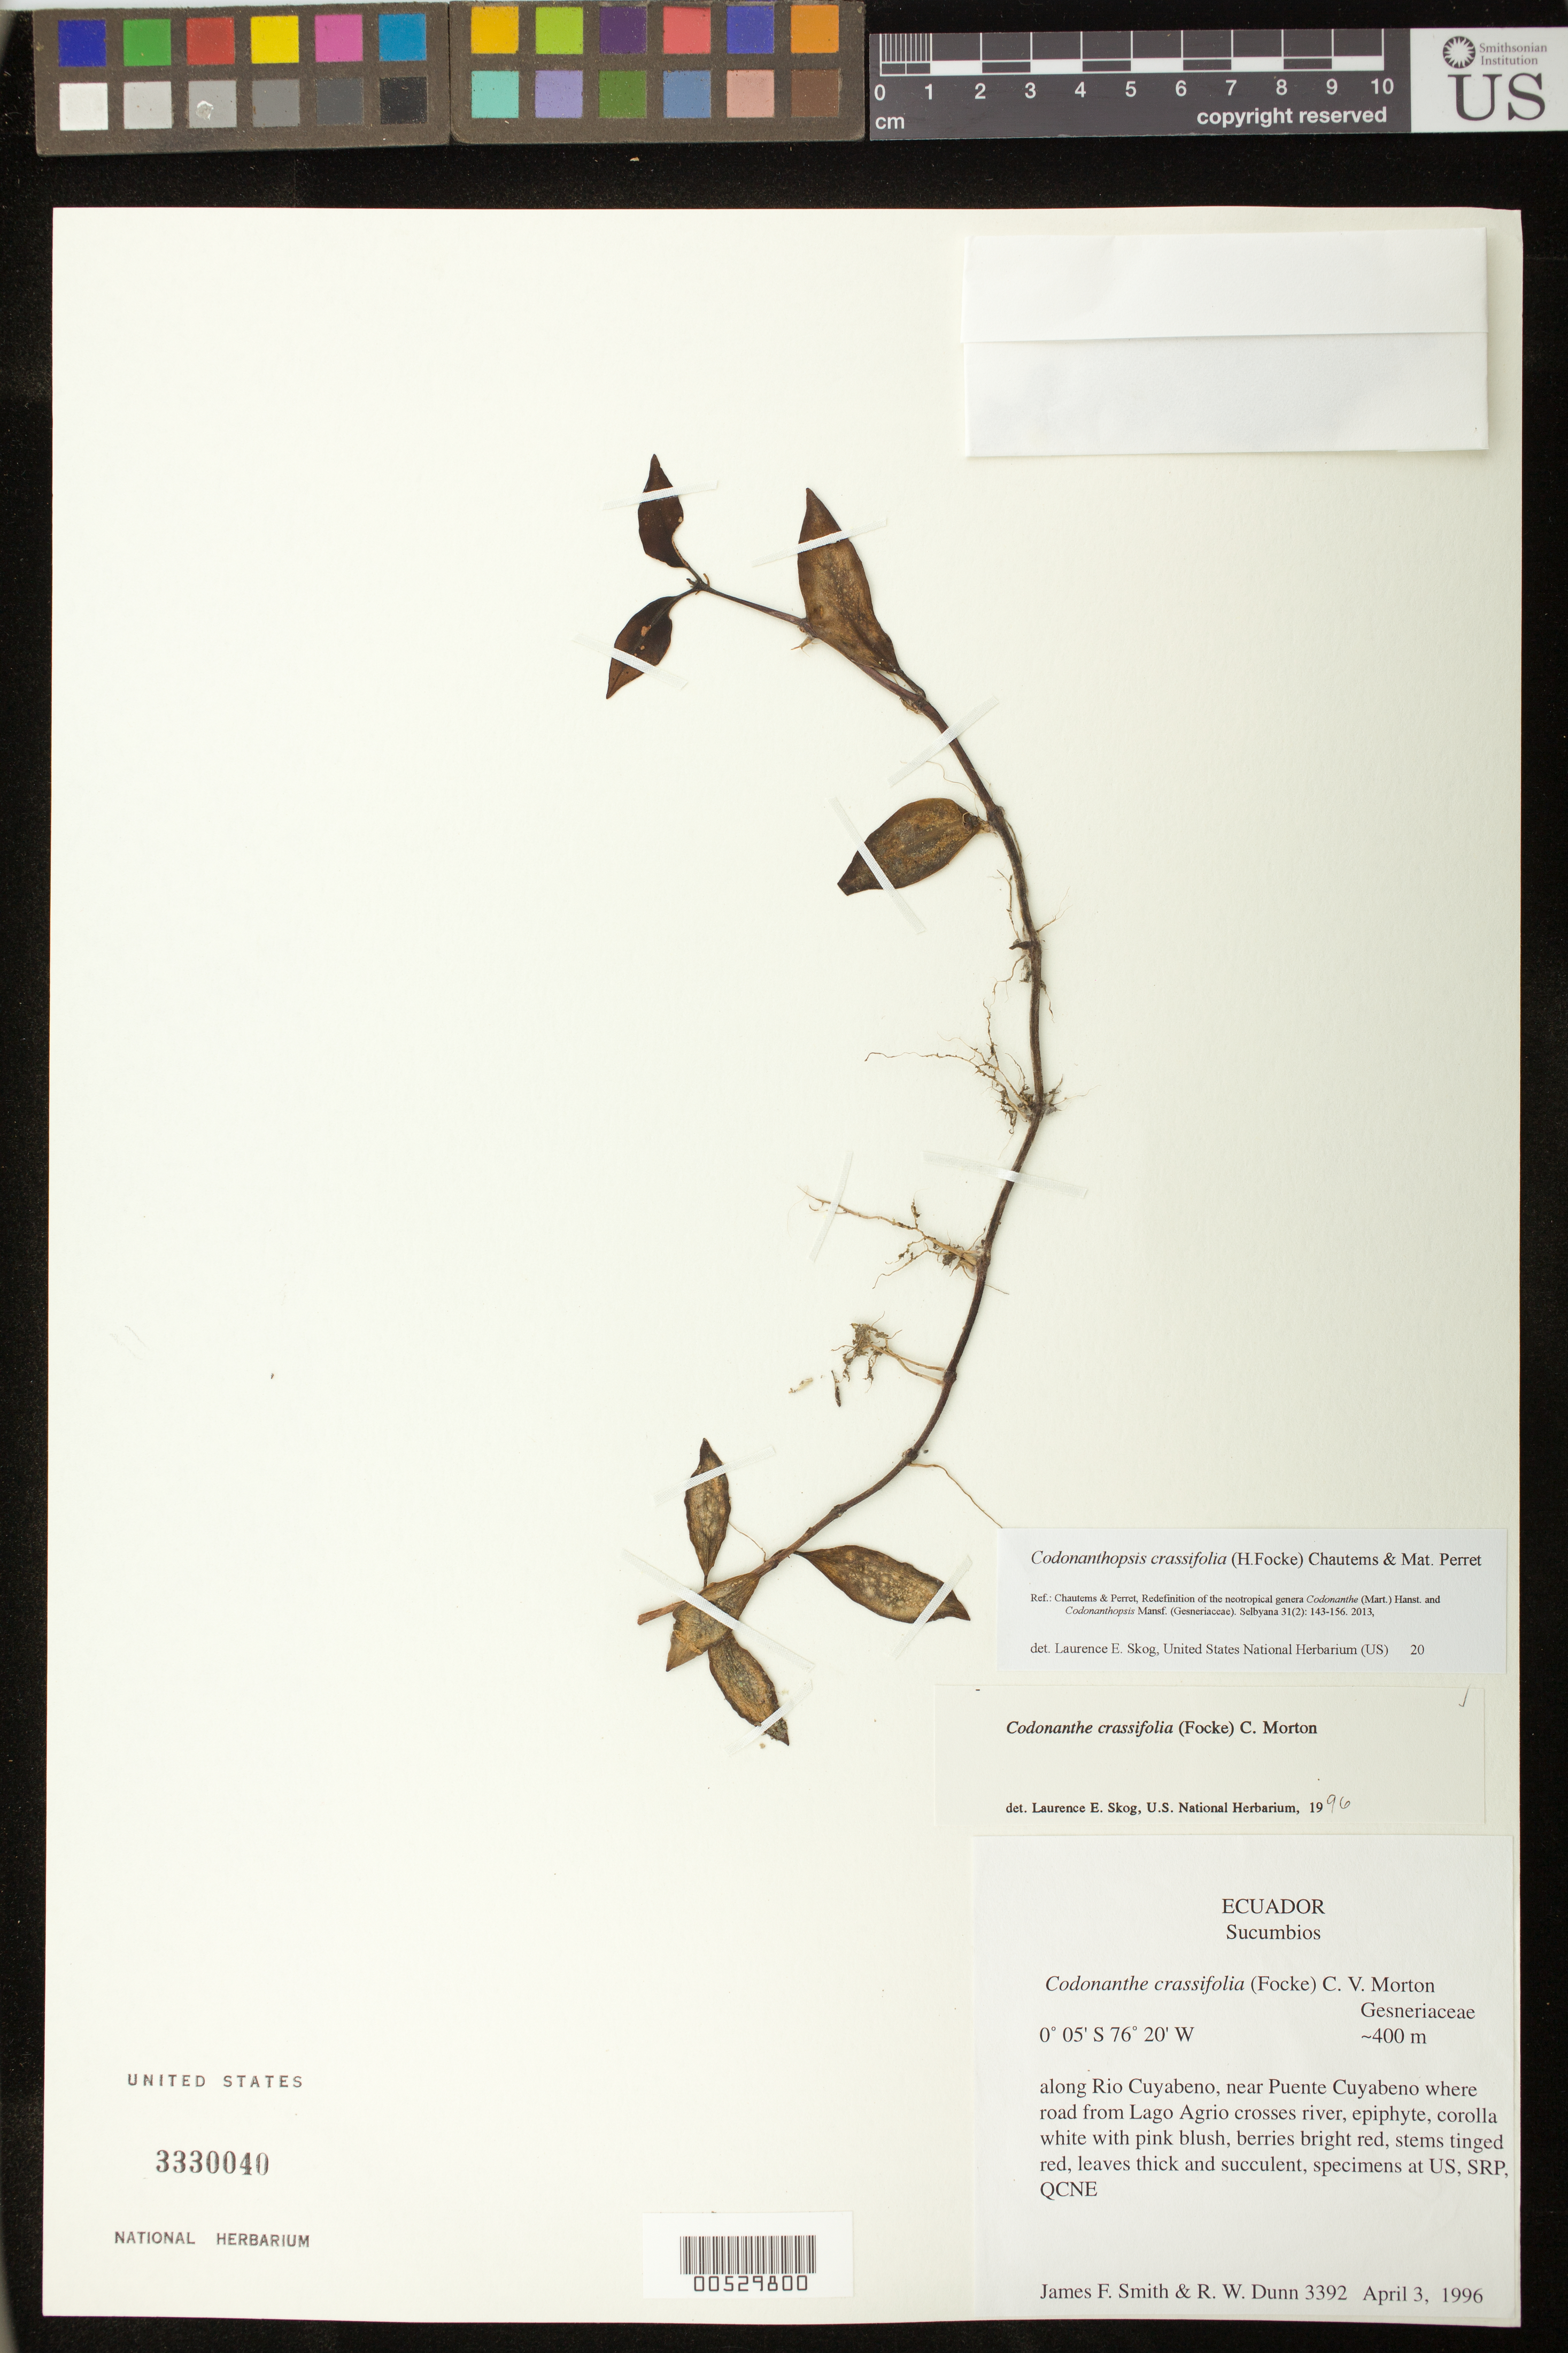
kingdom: Plantae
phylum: Tracheophyta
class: Magnoliopsida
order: Lamiales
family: Gesneriaceae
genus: Codonanthopsis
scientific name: Codonanthopsis crassifolia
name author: (H. Focke) Chautems & Mat.Perret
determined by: Skog, Laurence E.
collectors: J. Smith & R. Dunn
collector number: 3392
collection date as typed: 03 Apr 1996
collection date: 1996-04-03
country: Ecuador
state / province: Sucumbíos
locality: Along Rio Cuyabeno, near Puente Cuyabeno where road from Lago Agrio crosses river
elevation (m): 400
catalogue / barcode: US 3330040